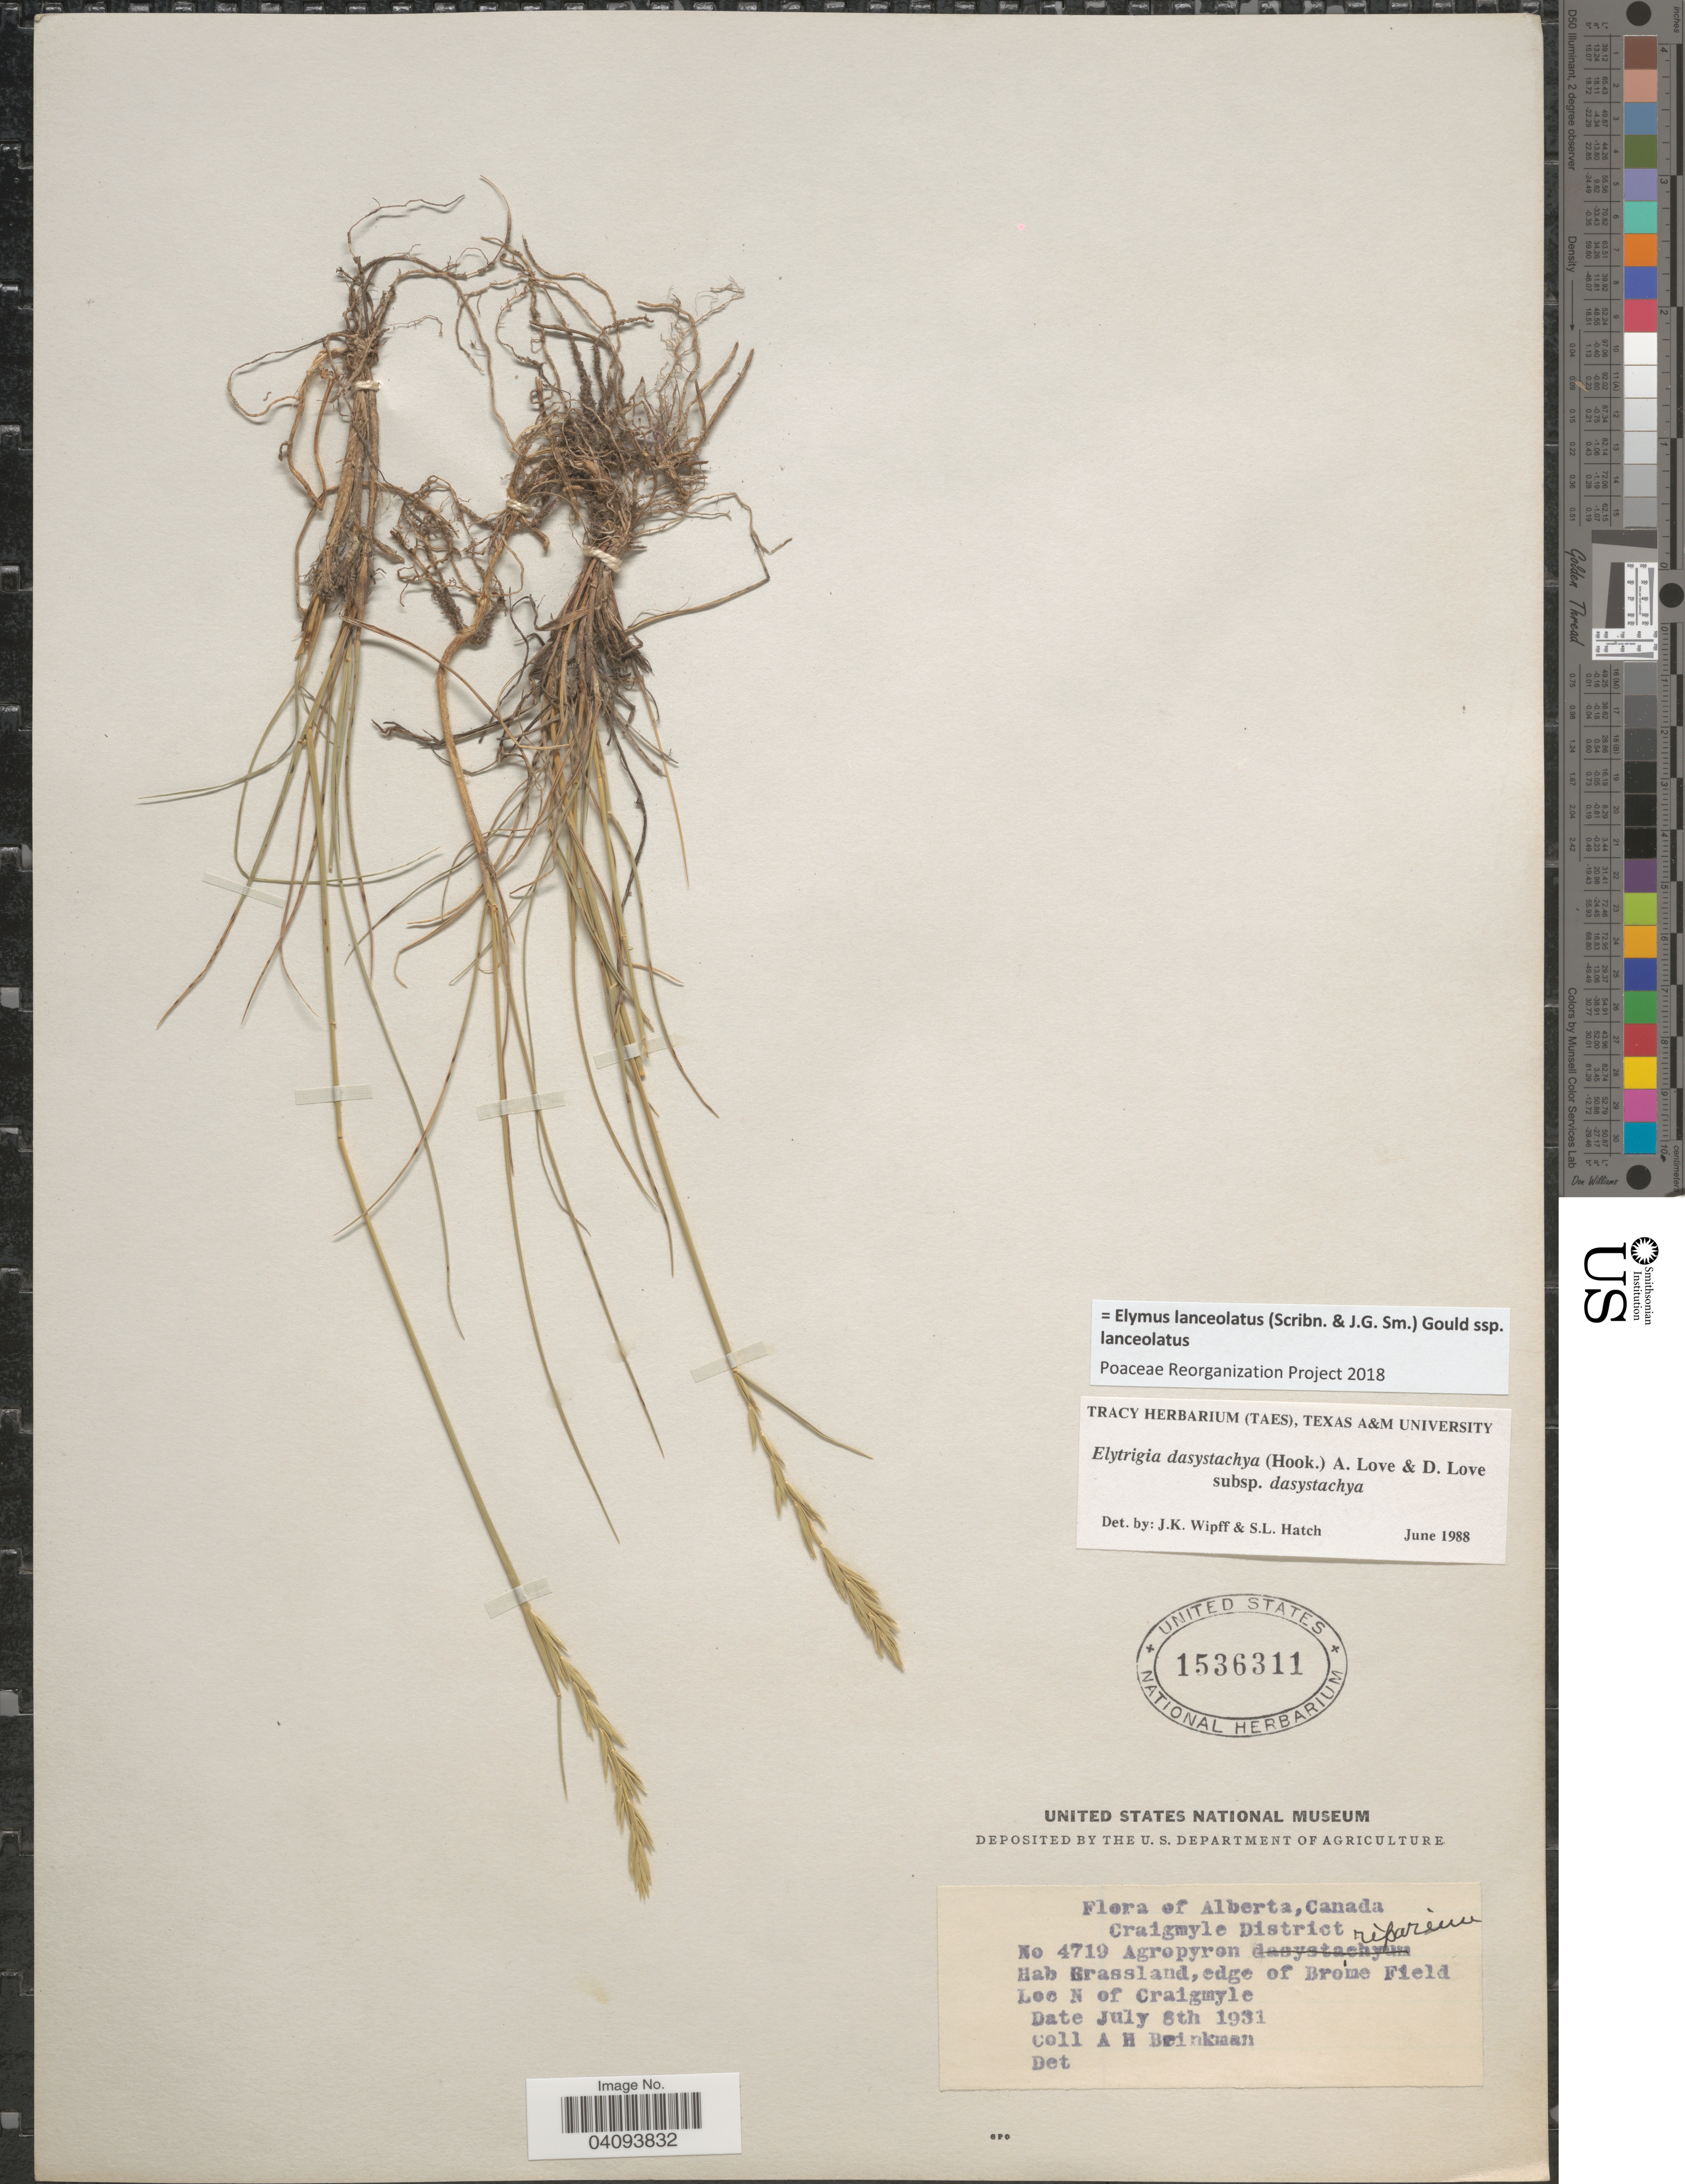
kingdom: Plantae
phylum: Tracheophyta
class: Liliopsida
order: Poales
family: Poaceae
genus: Elymus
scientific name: Elymus lanceolatus subsp. lanceolatus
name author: (Scribn. & J.G. Sm.) Gould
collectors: A. Brinkman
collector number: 4719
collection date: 1931-07-06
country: Canada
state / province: Alberta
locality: Craigmyle District. Grassland, edge of Brome Field. N of Craigmyle.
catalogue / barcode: US 1536311